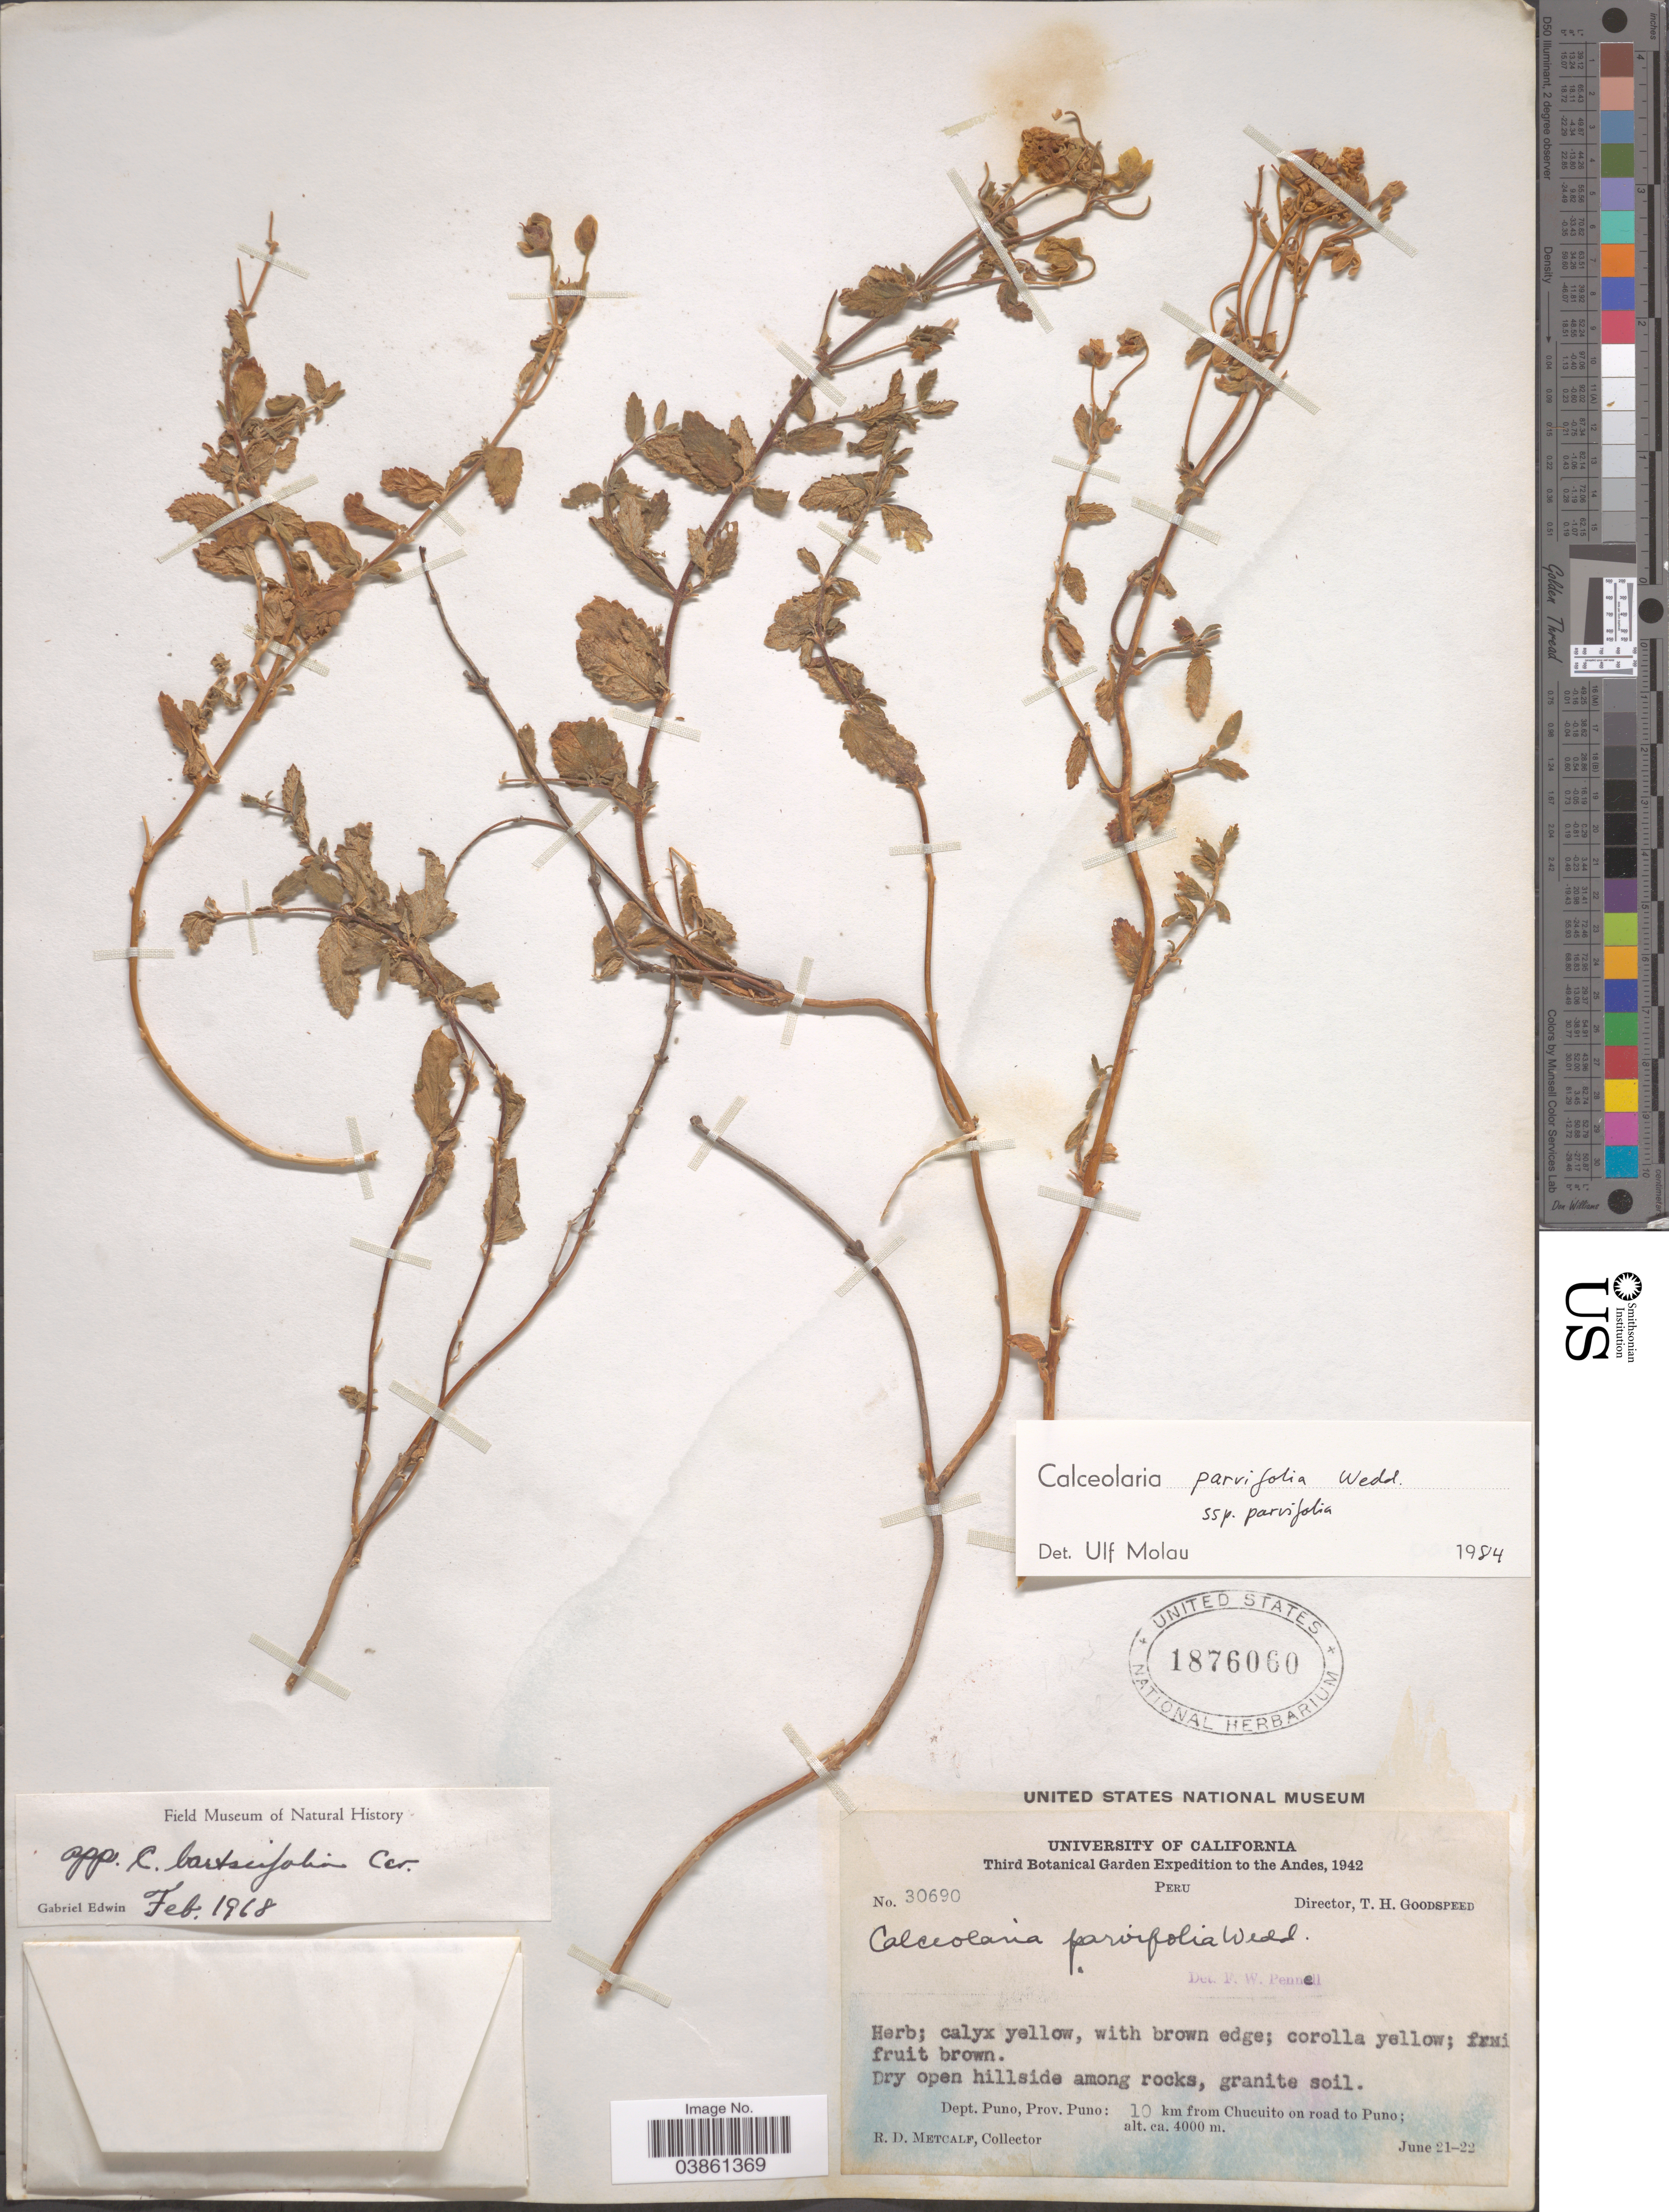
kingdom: Plantae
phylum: Tracheophyta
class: Magnoliopsida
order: Lamiales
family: Calceolariaceae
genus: Calceolaria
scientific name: Calceolaria parvifolia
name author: Wedd.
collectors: R. D. Metcalf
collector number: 30690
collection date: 1942-06-21/1942-06-22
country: Peru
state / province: Puno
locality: The Andes. Dept. Puno: 10 km from Chucuito on road to Puno.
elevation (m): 4000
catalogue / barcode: US 1876060